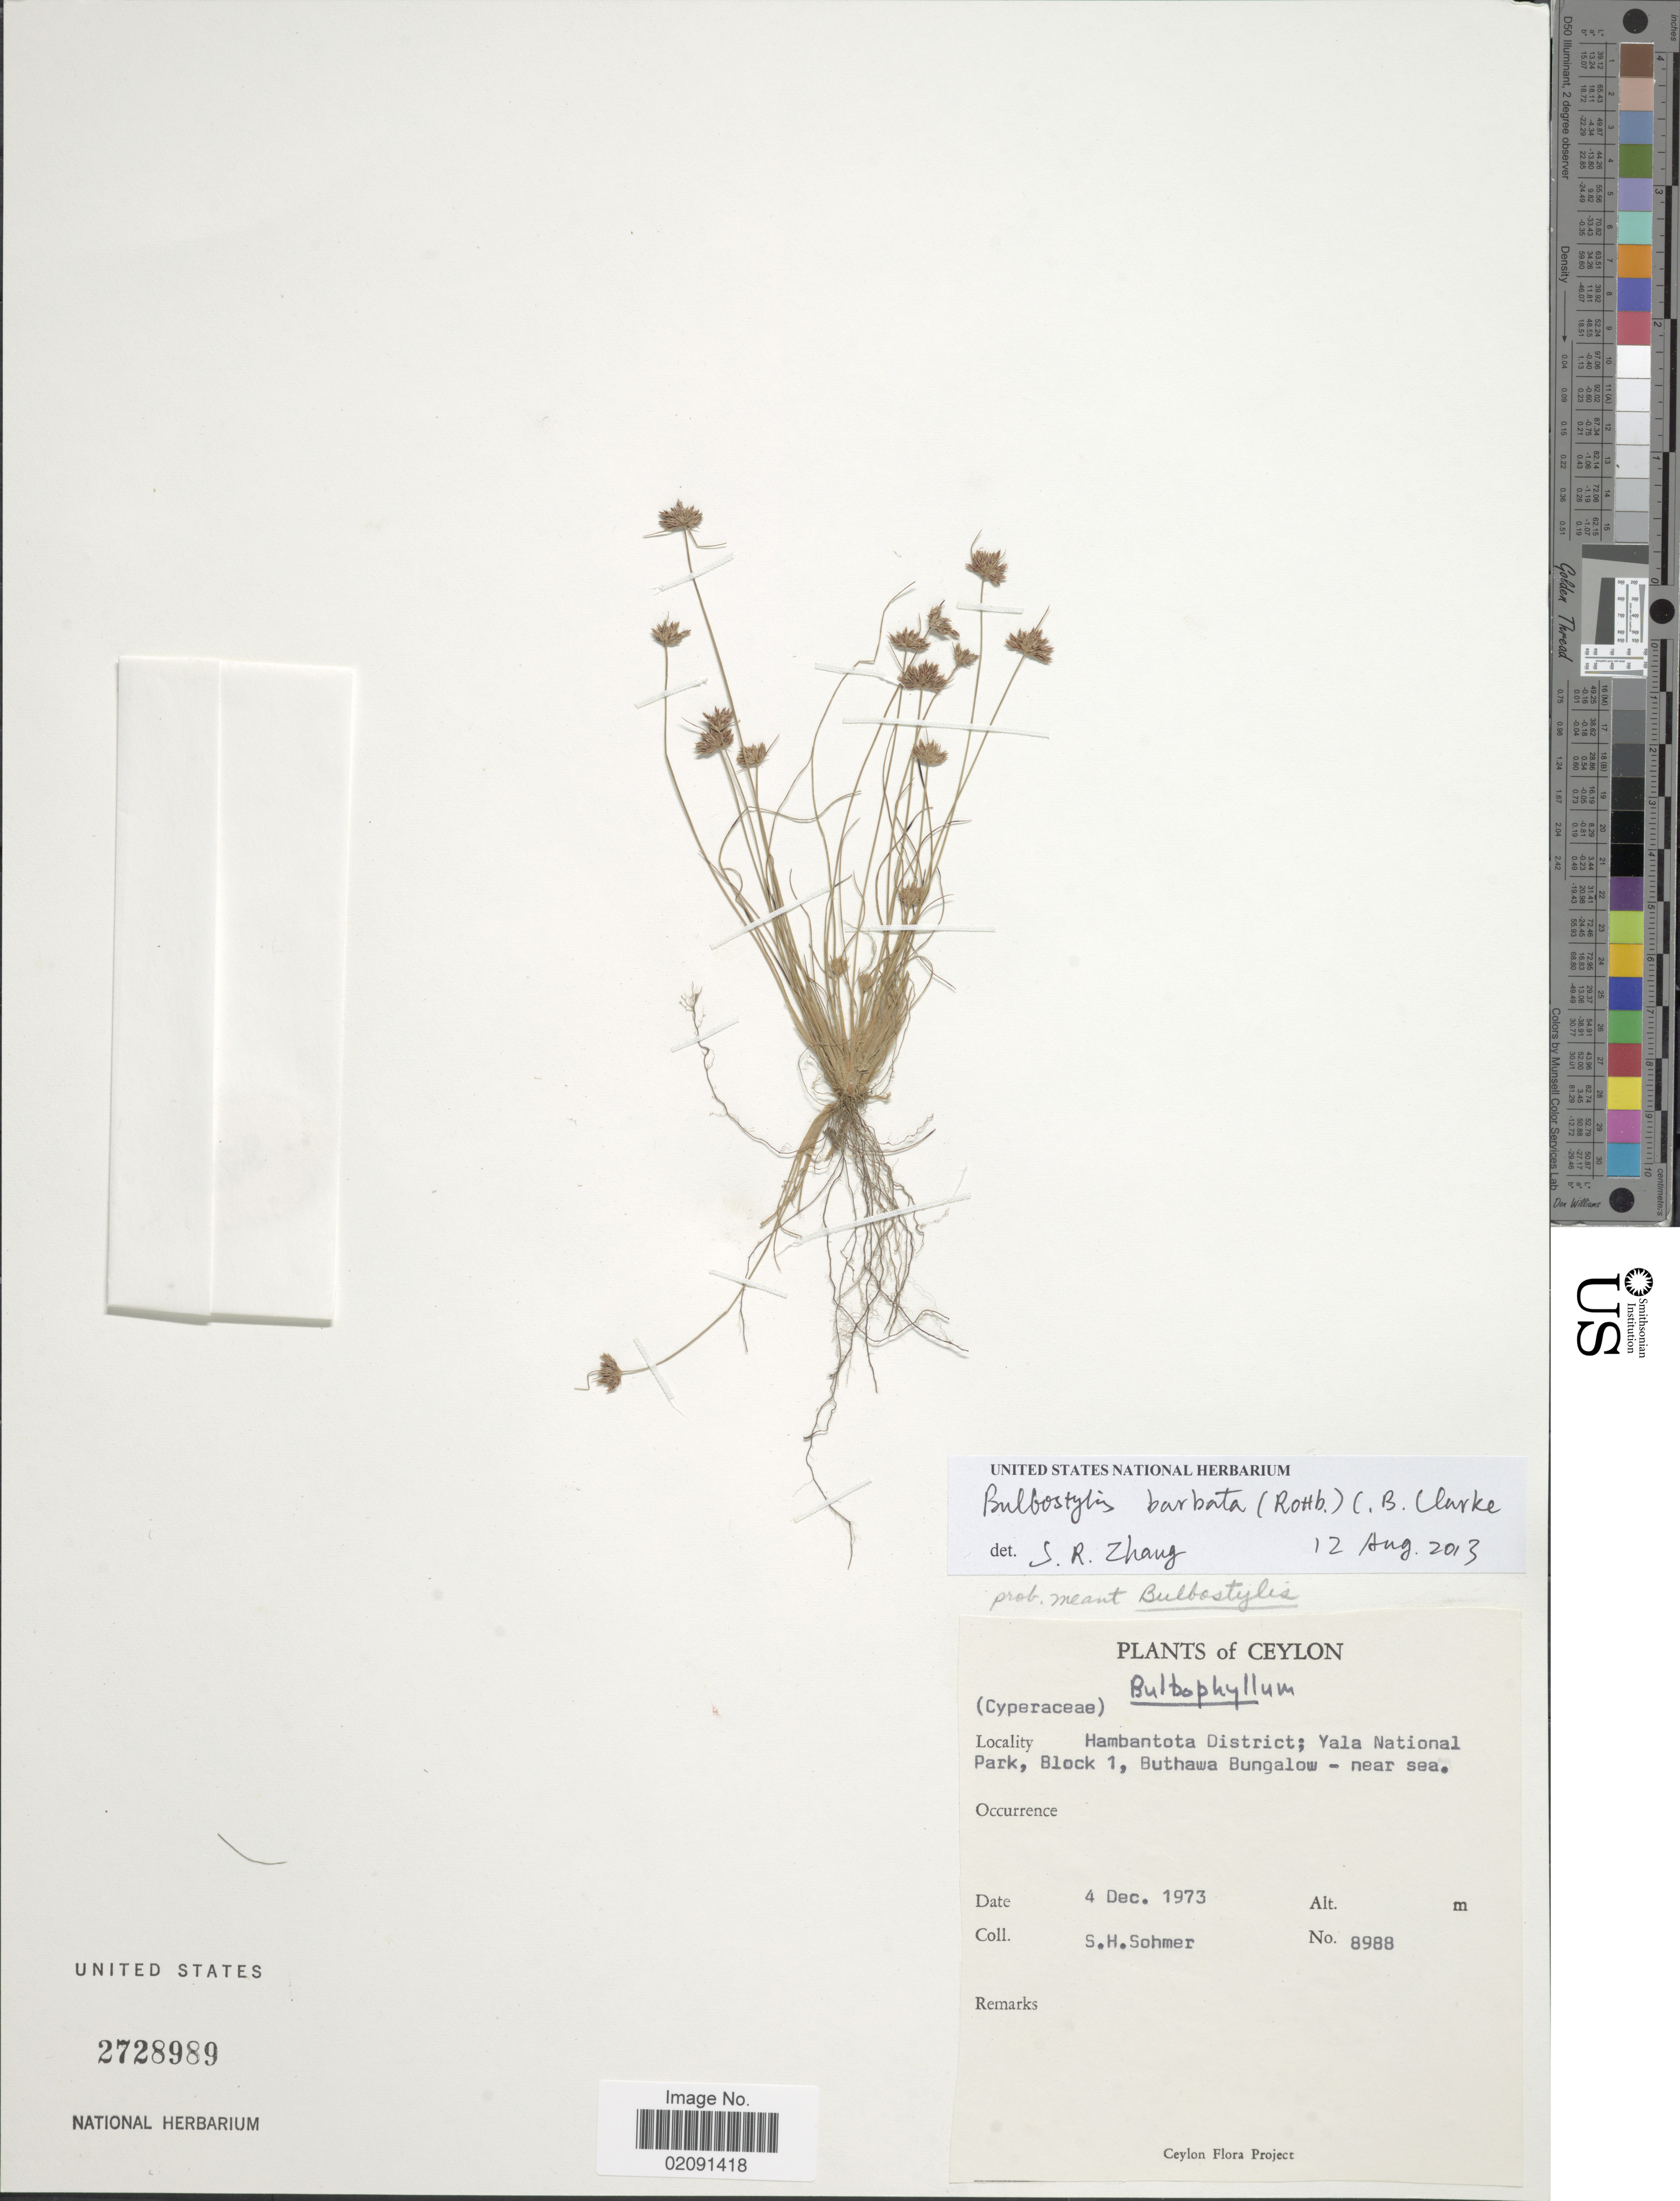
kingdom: Plantae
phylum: Tracheophyta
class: Liliopsida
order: Poales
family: Cyperaceae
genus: Bulbostylis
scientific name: Bulbostylis barbata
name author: (Rottb.) C.B. Clarke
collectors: S. H. Sohmer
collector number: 8988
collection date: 1973-12-04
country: Sri Lanka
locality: Ceylon, Hambantota District; Yala National Park, Block I, Buthawa Bungalow-near sea.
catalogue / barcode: US 2728989